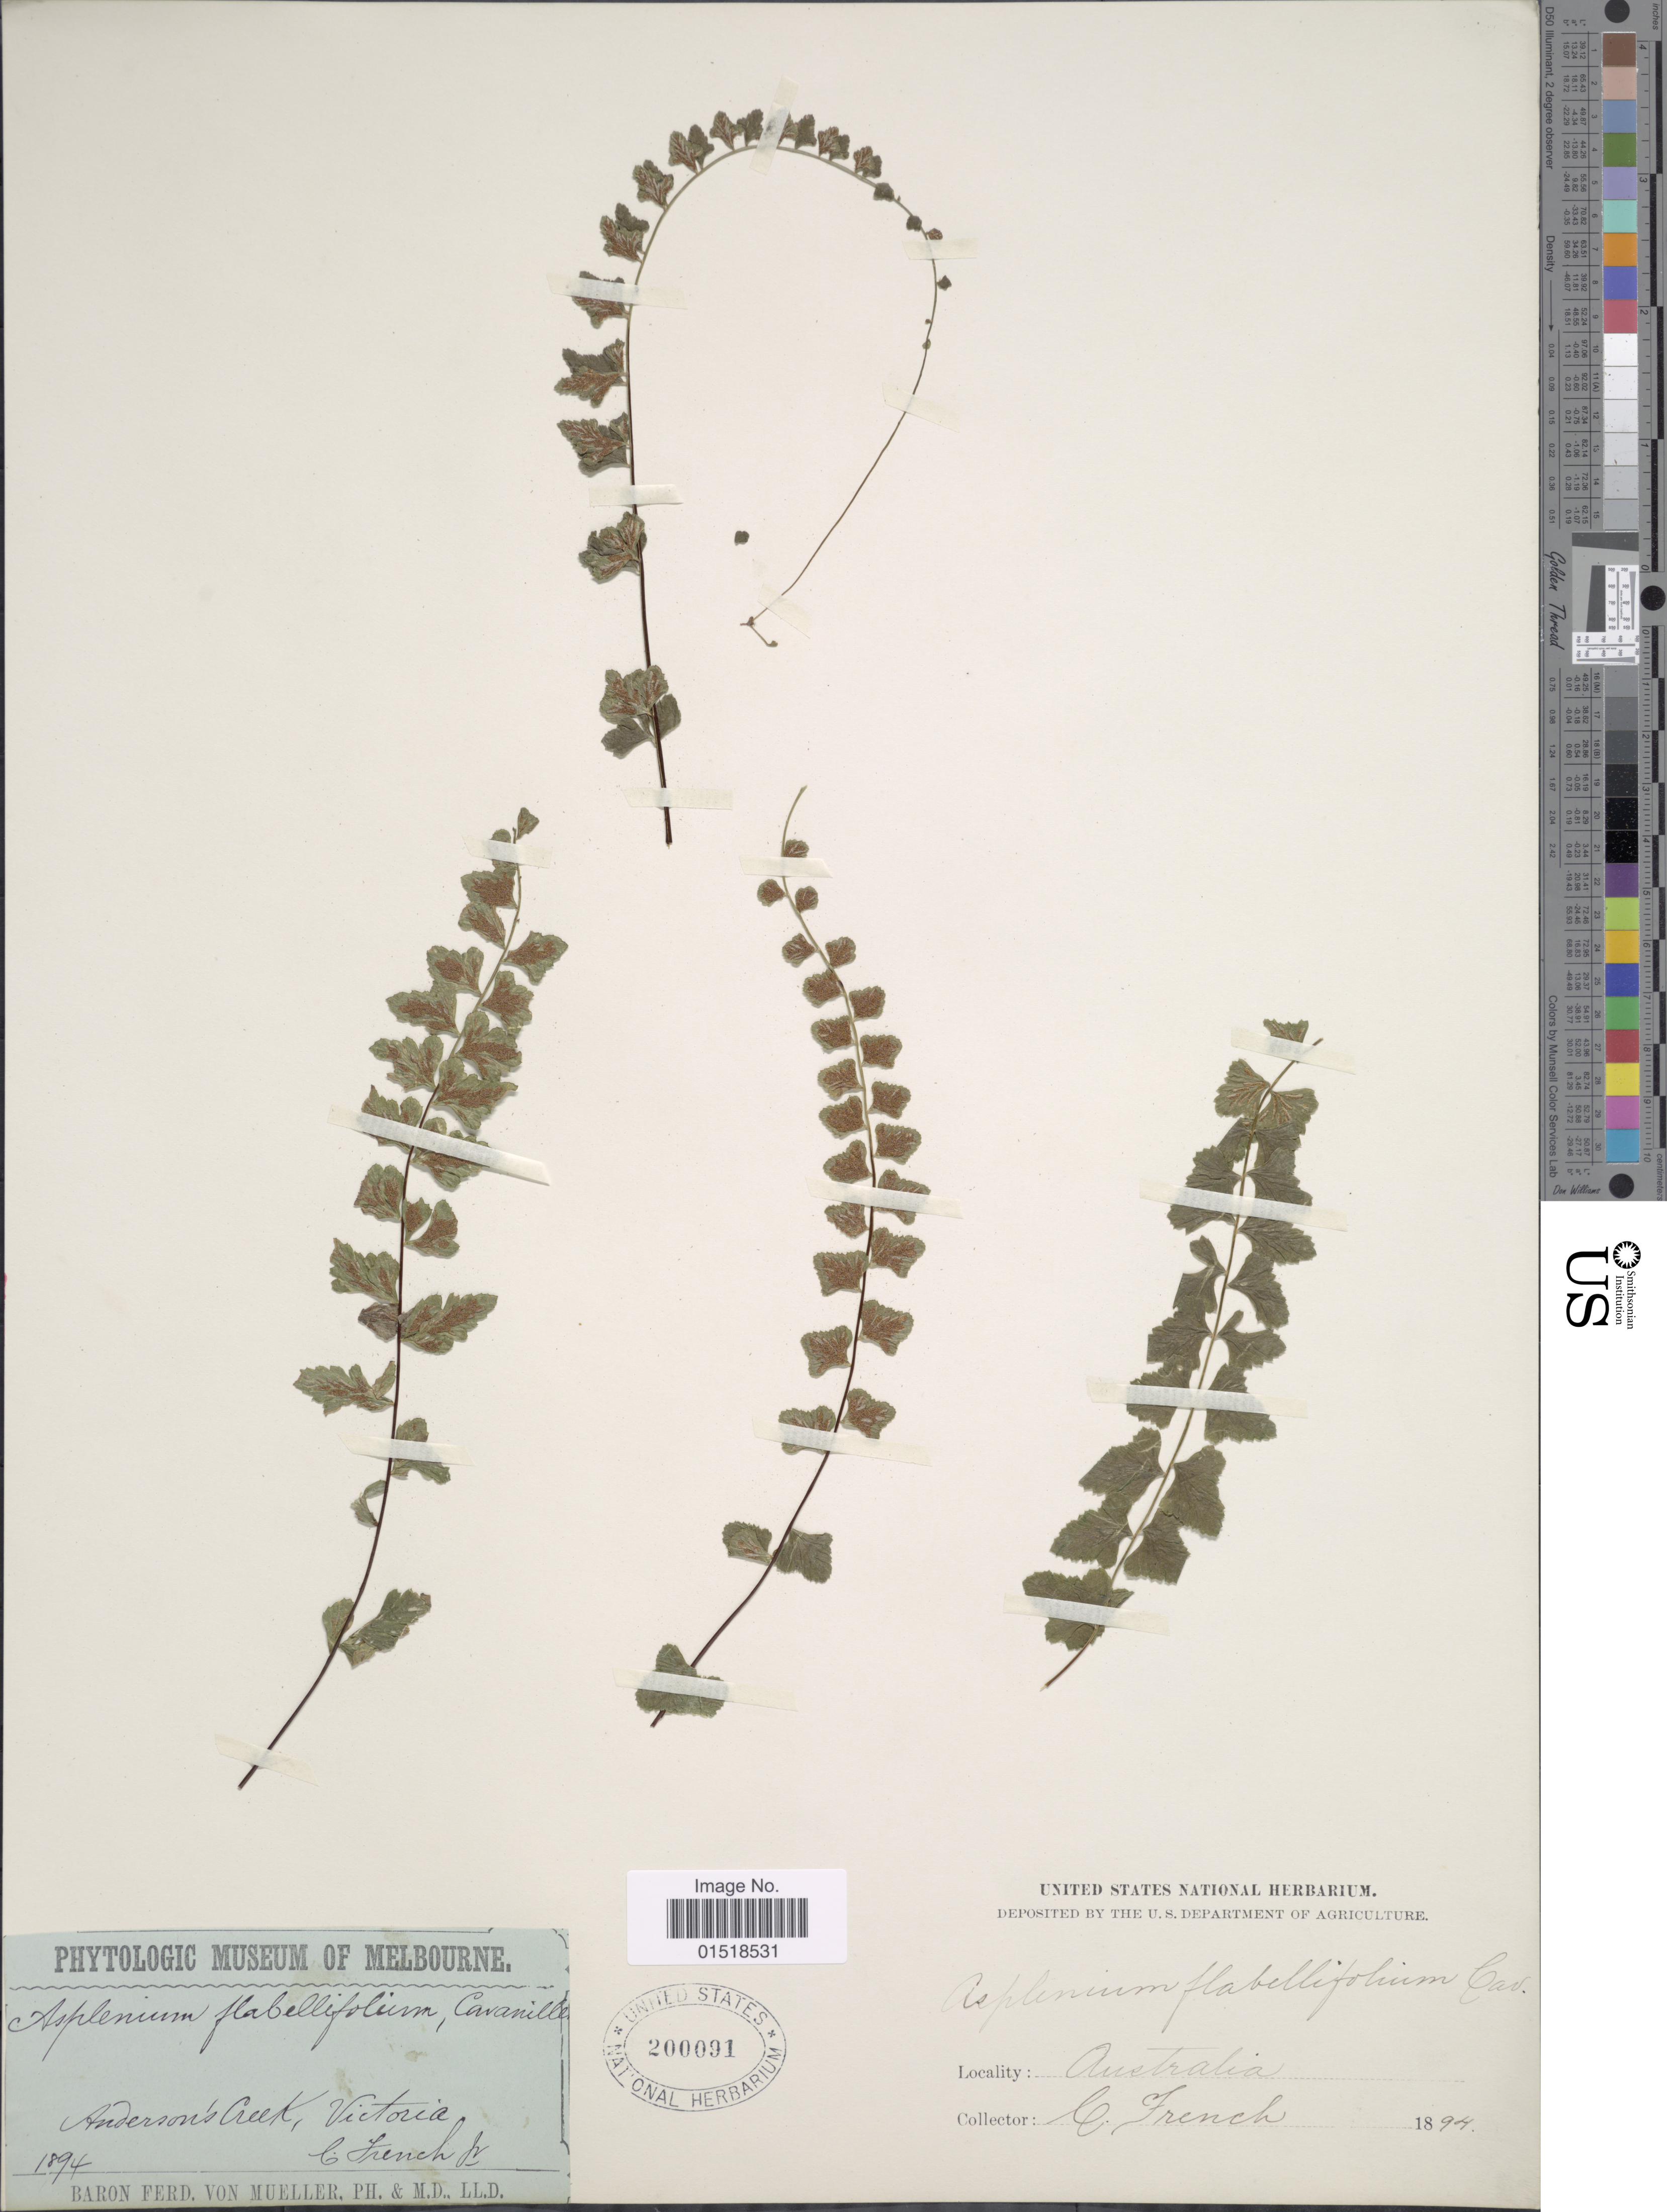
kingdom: Plantae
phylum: Tracheophyta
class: Polypodiopsida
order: Polypodiales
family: Aspleniaceae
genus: Asplenium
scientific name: Asplenium flabellifolium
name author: Cav.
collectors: C. French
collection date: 1894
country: Australia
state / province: Victoria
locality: Anderson's Creek, Victoria.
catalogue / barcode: US 200091